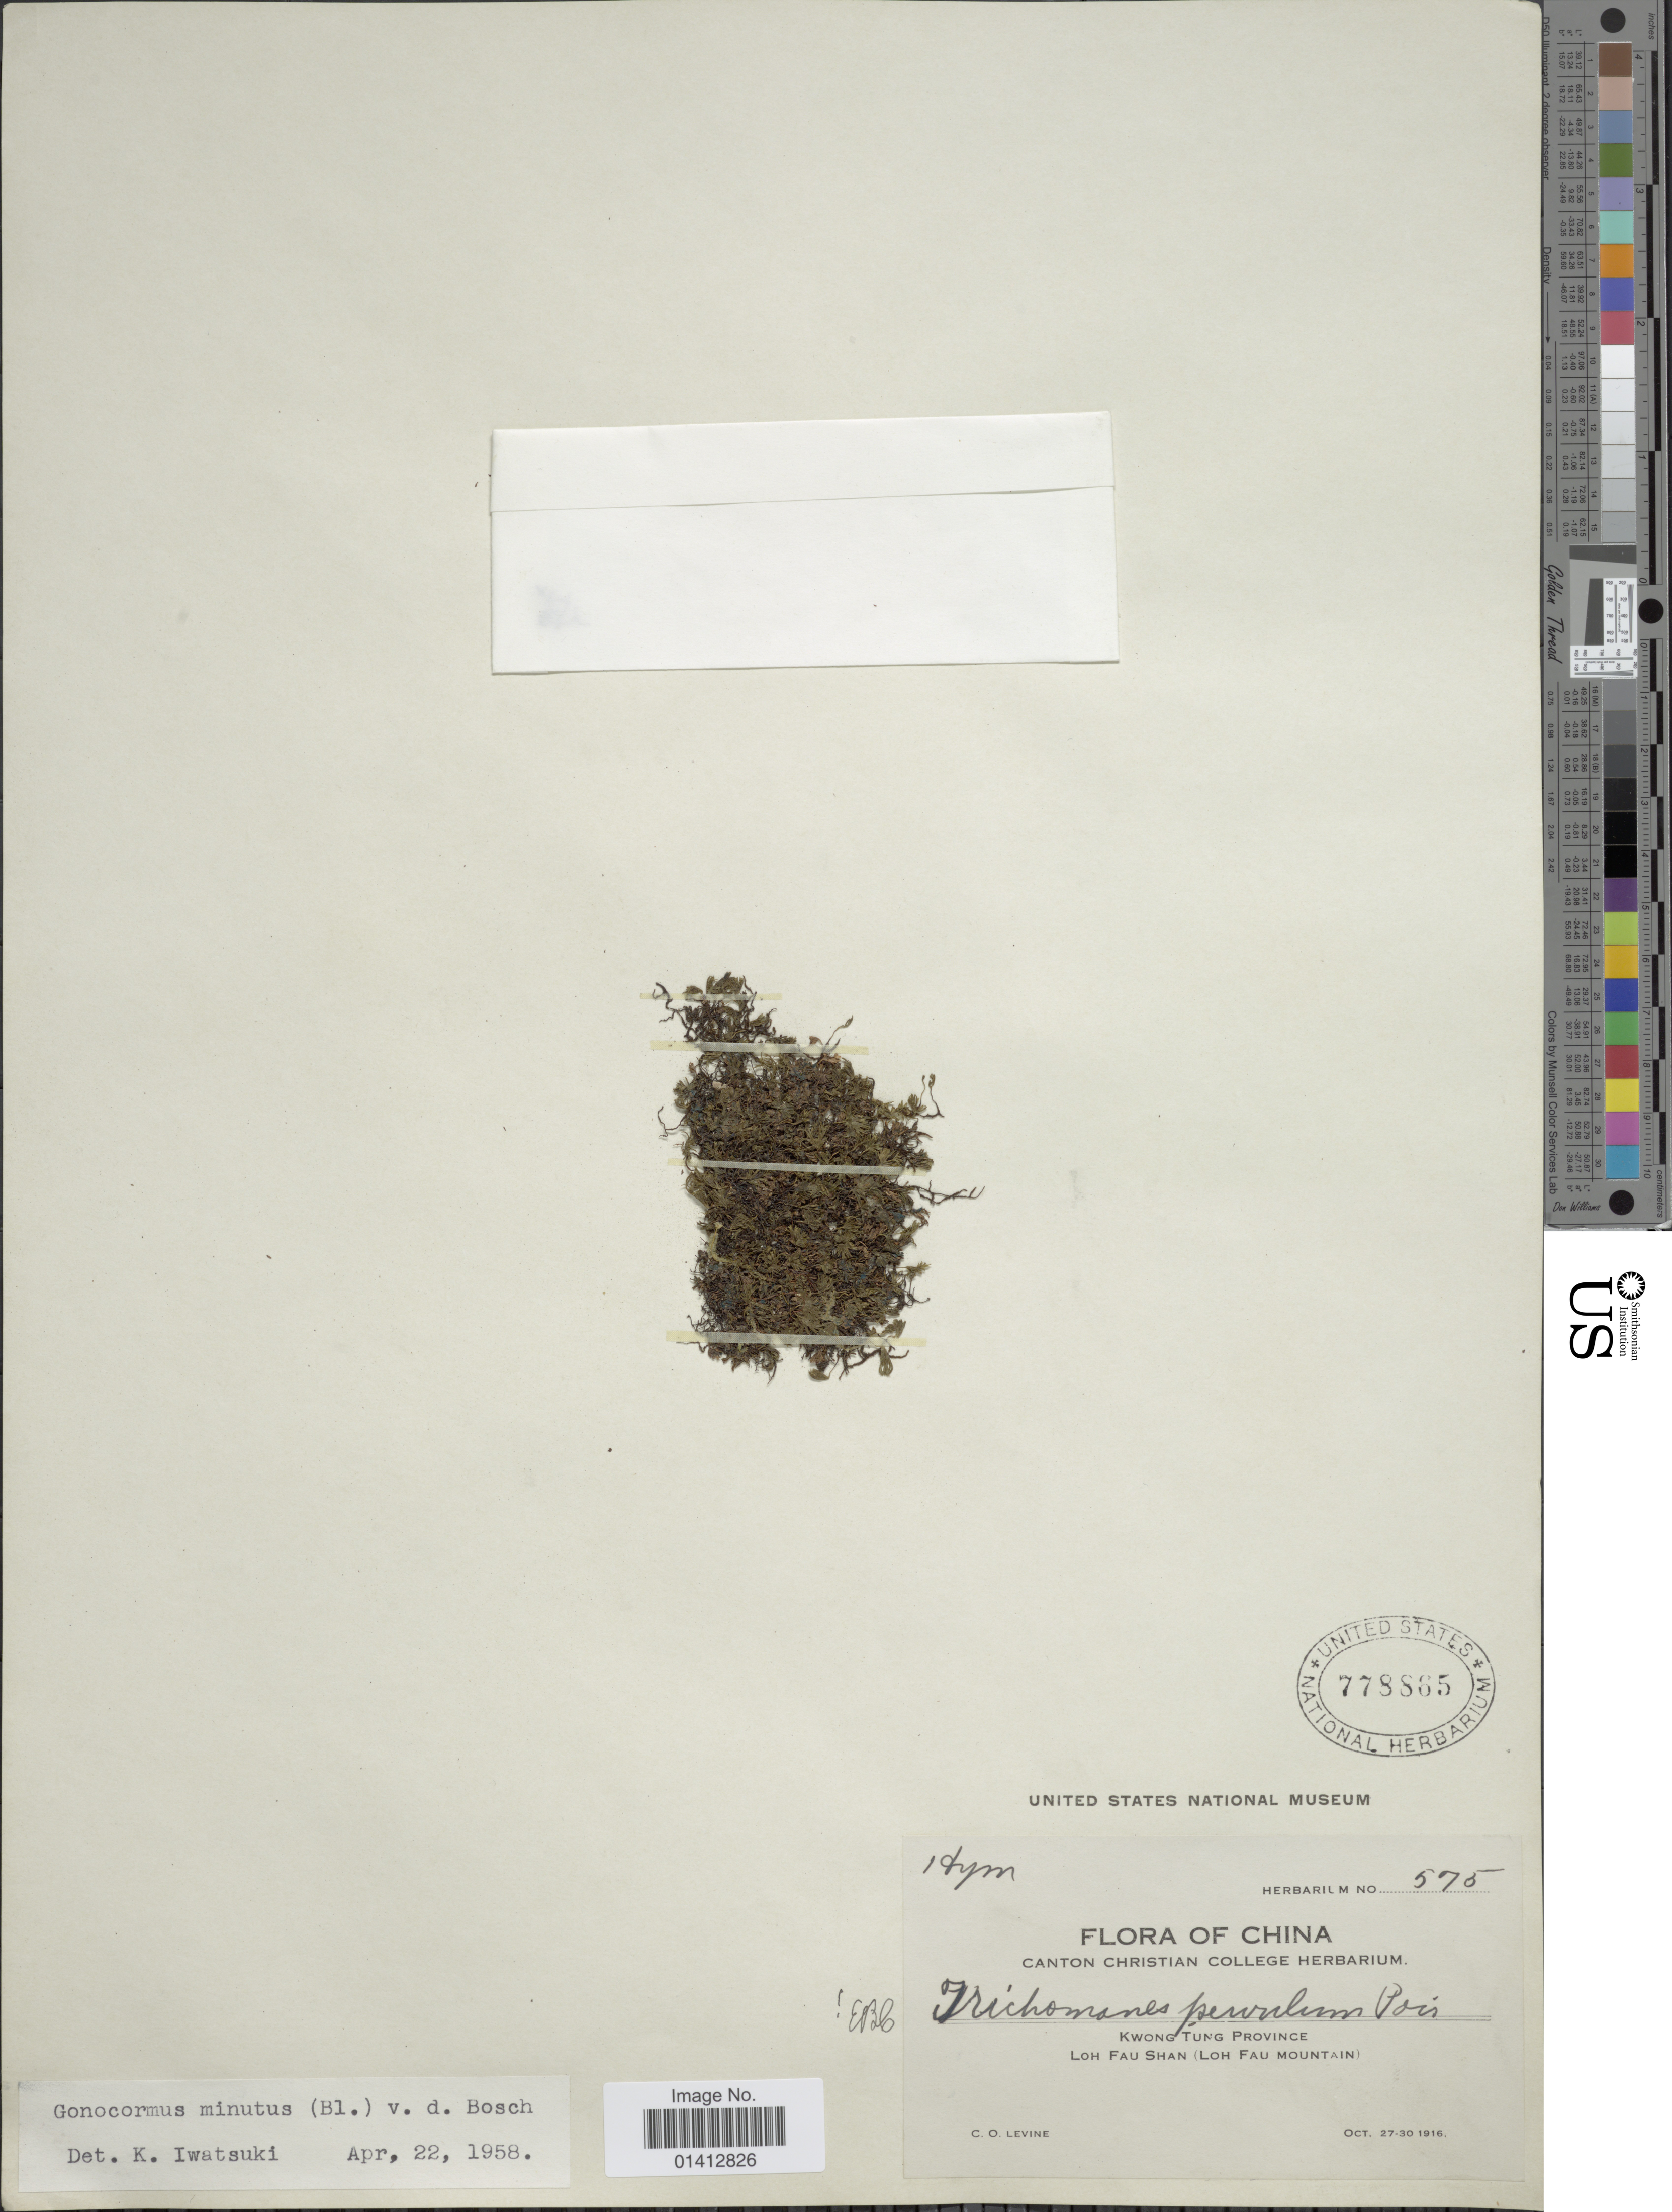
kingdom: Plantae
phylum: Tracheophyta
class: Polypodiopsida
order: Hymenophyllales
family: Hymenophyllaceae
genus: Crepidomanes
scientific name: Crepidomanes minutum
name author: (Blume) K. Iwats.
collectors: C. O. Levine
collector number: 575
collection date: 1916-10-27/1916-10-30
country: China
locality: Kwong Tung Province, Loh Fau Shan (LOh Fau Mountain)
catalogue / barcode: US 778865